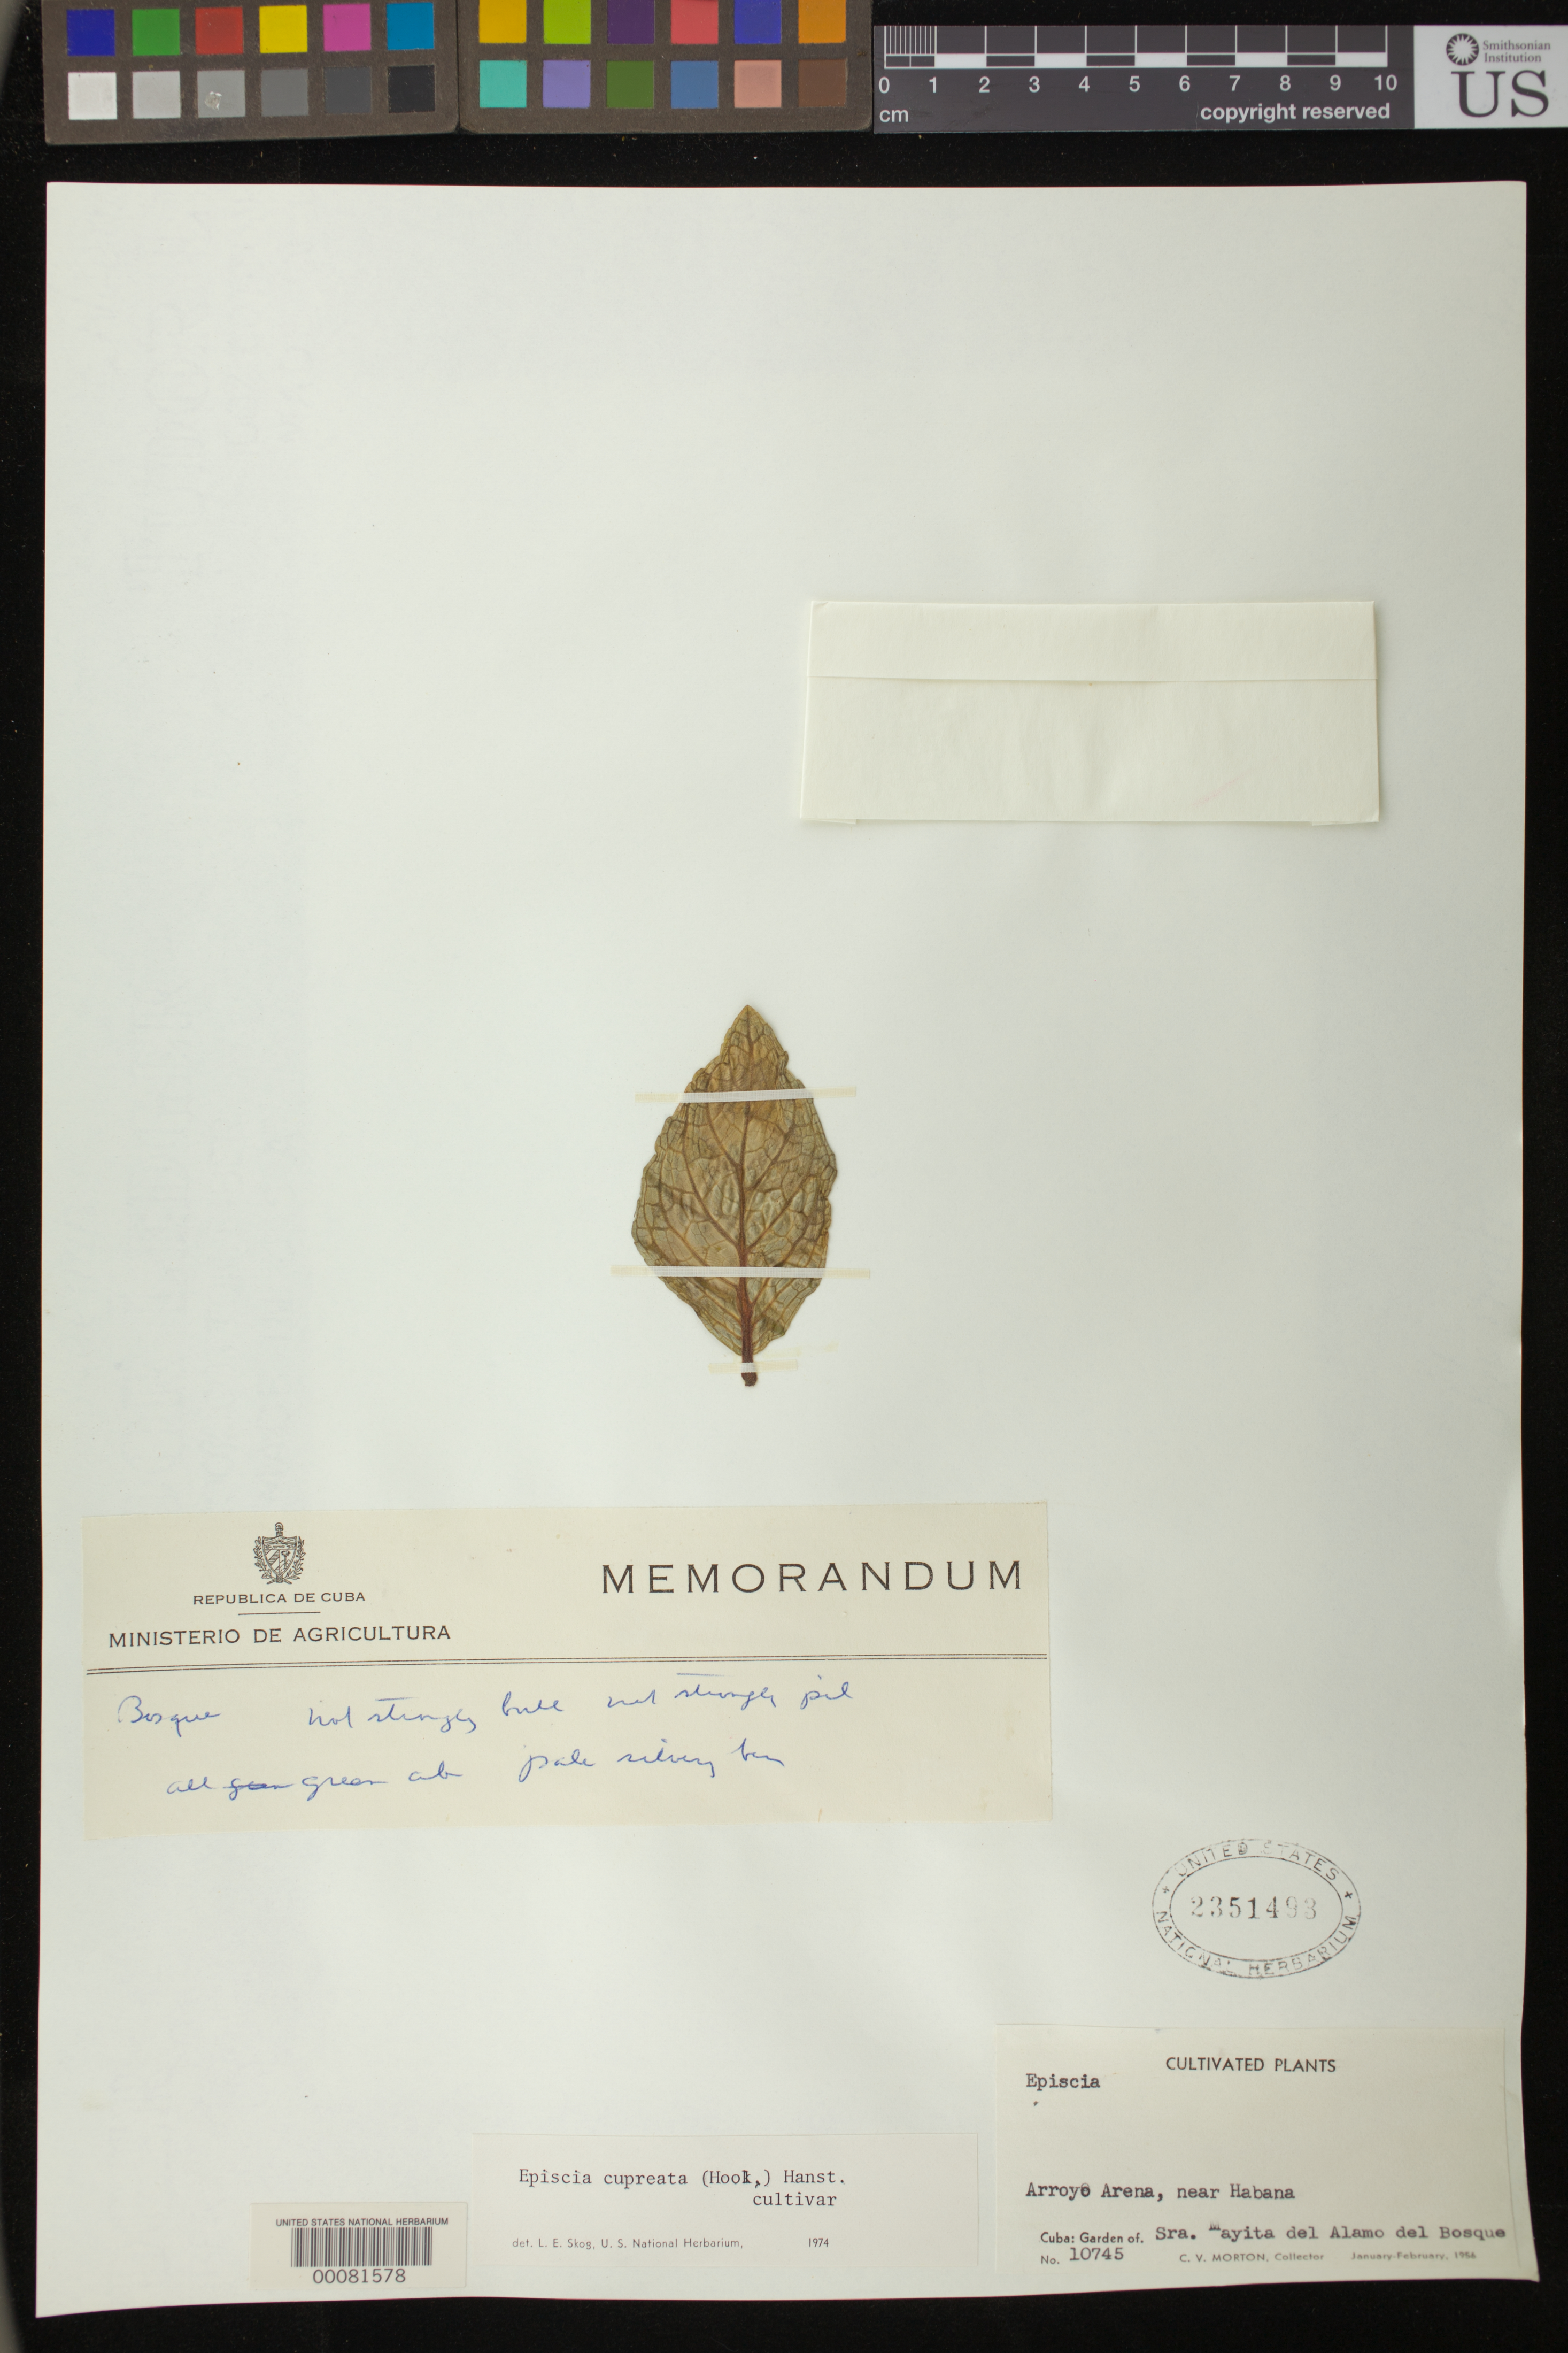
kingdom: Plantae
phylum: Tracheophyta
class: Magnoliopsida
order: Lamiales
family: Gesneriaceae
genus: Episcia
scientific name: Episcia cupreata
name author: (Hook.) Hanst.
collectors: C. V. Morton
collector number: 10745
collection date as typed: Jan-Feb 1956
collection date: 1956-01/1956-02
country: Cuba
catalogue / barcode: US 2351493